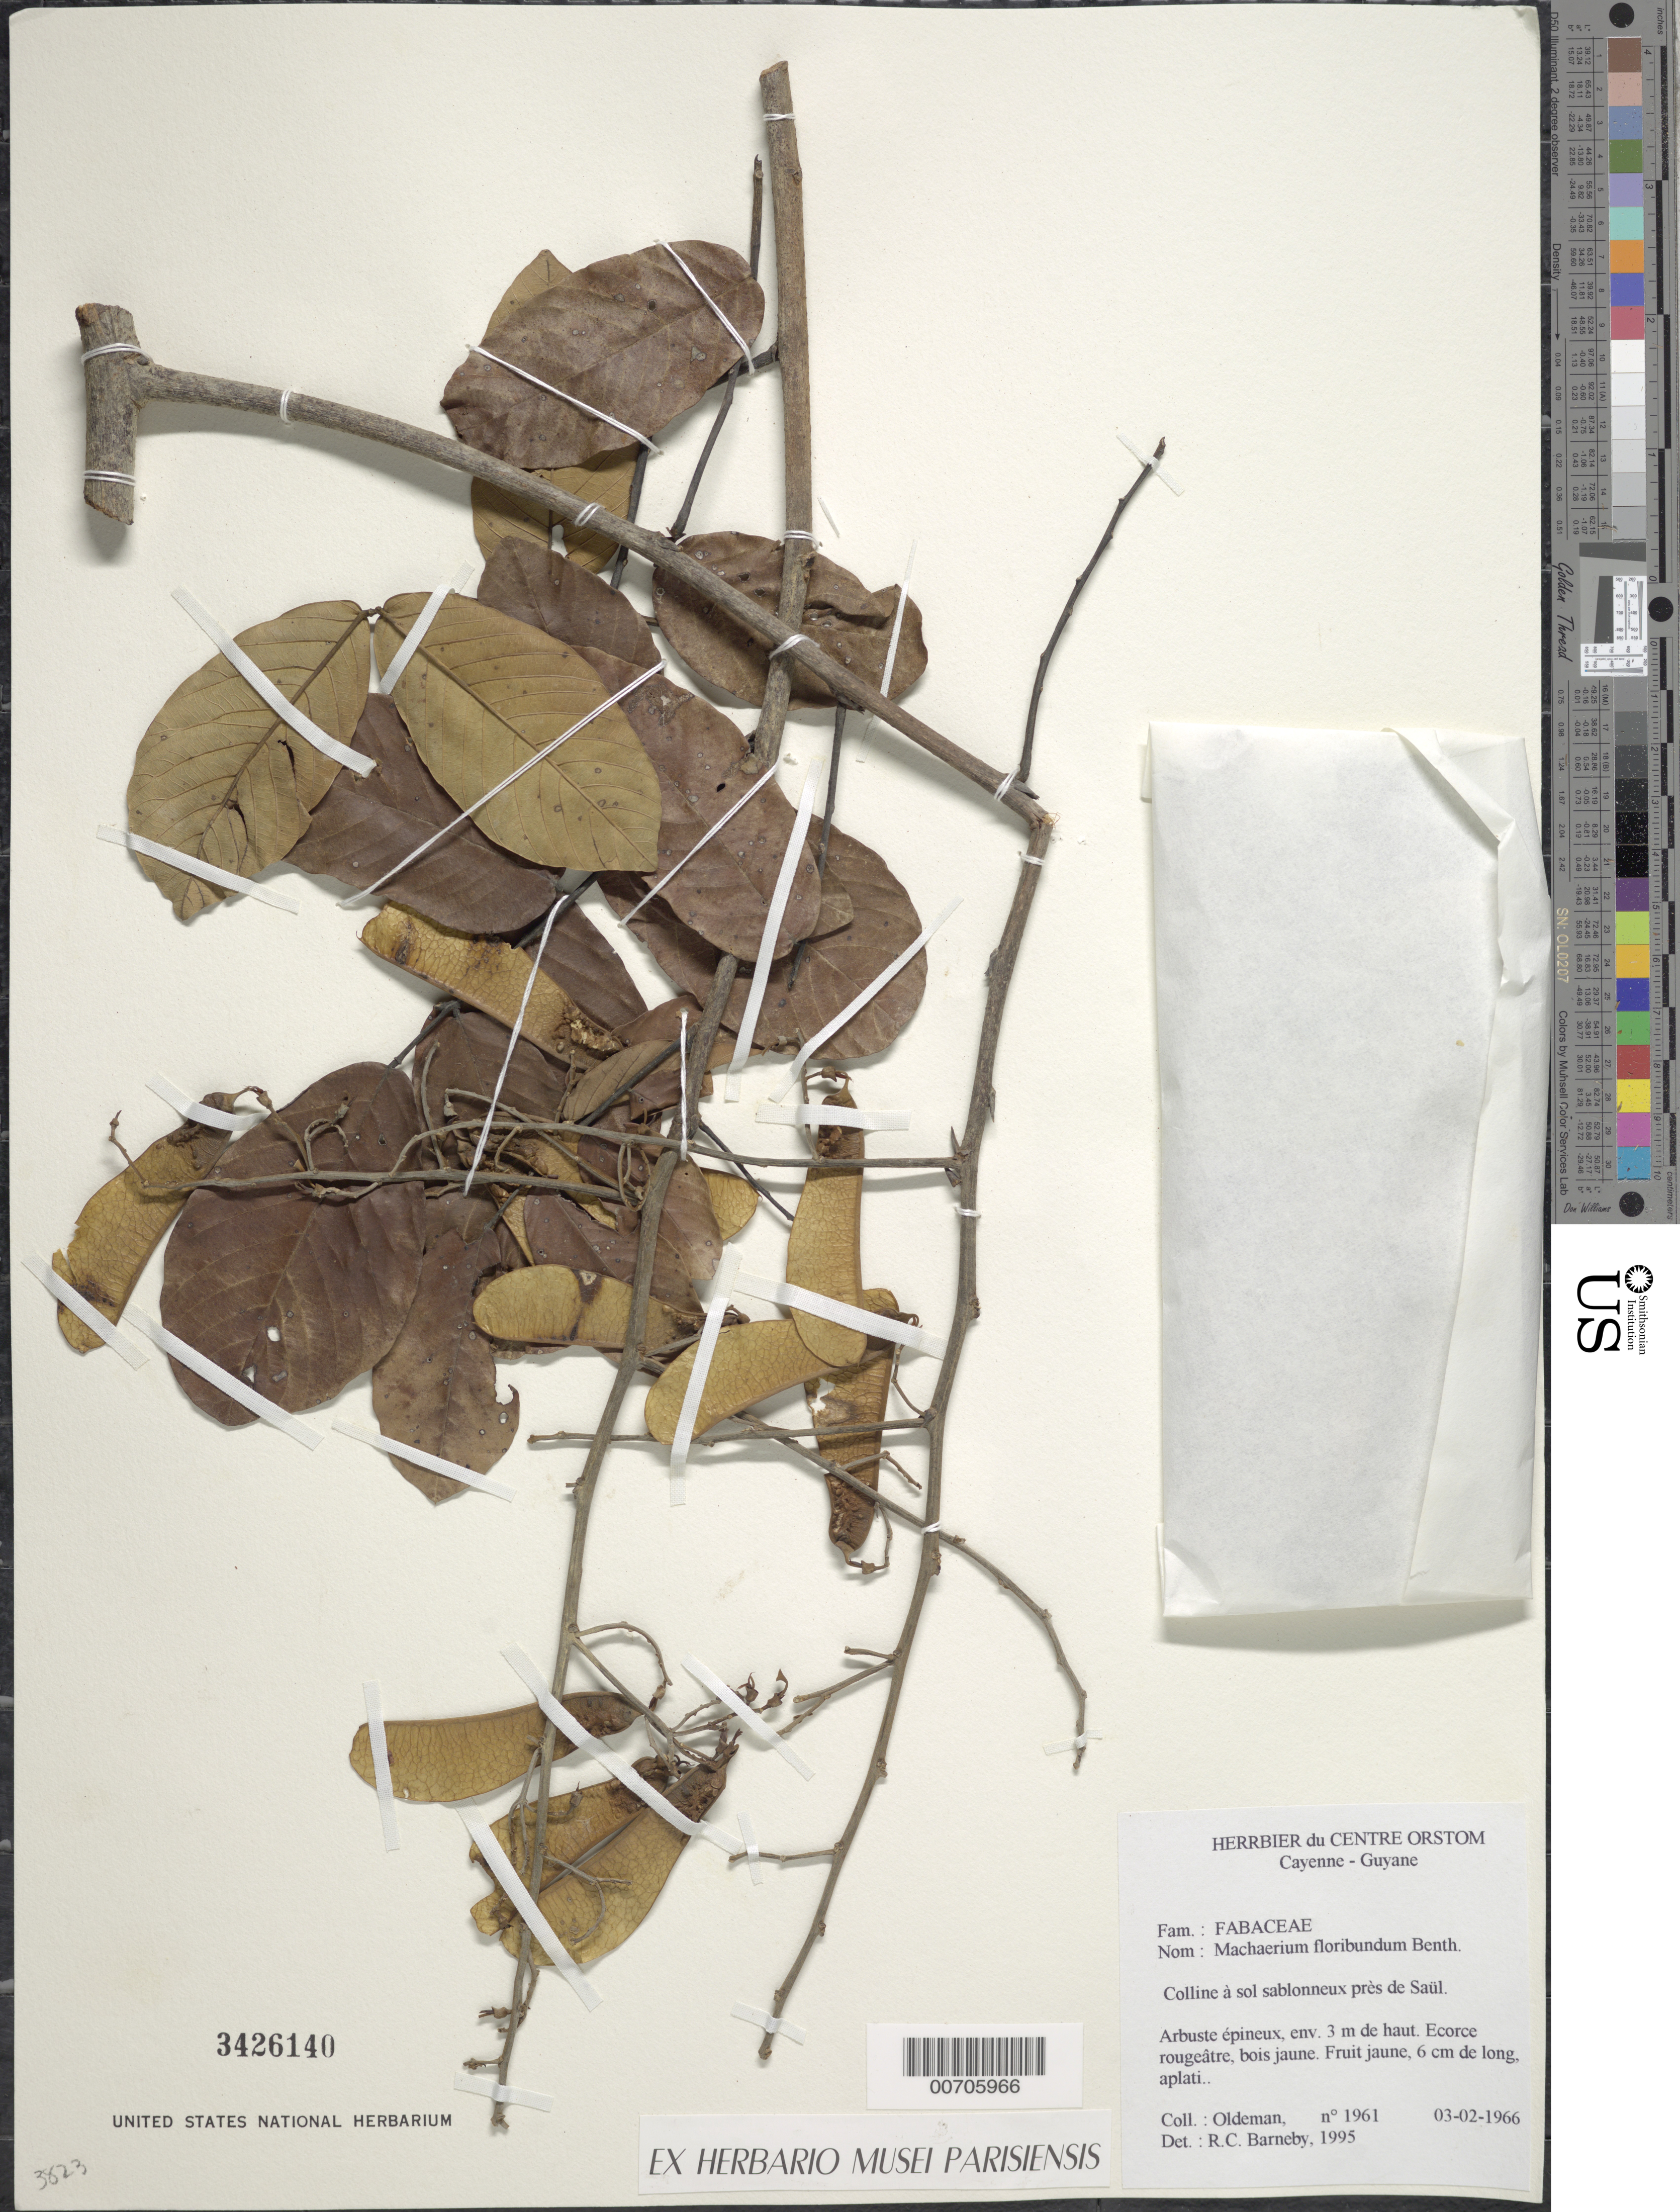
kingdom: Plantae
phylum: Tracheophyta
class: Magnoliopsida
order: Fabales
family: Fabaceae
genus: Machaerium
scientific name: Machaerium floribundum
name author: Benth.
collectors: R. Oldeman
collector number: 1961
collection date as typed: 3-Feb-66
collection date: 1966-02-03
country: French Guiana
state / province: Saint-Laurent-du-Maroni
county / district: Saül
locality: Saül, vic.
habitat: Ridges, sandy ground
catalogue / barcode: US 3426140